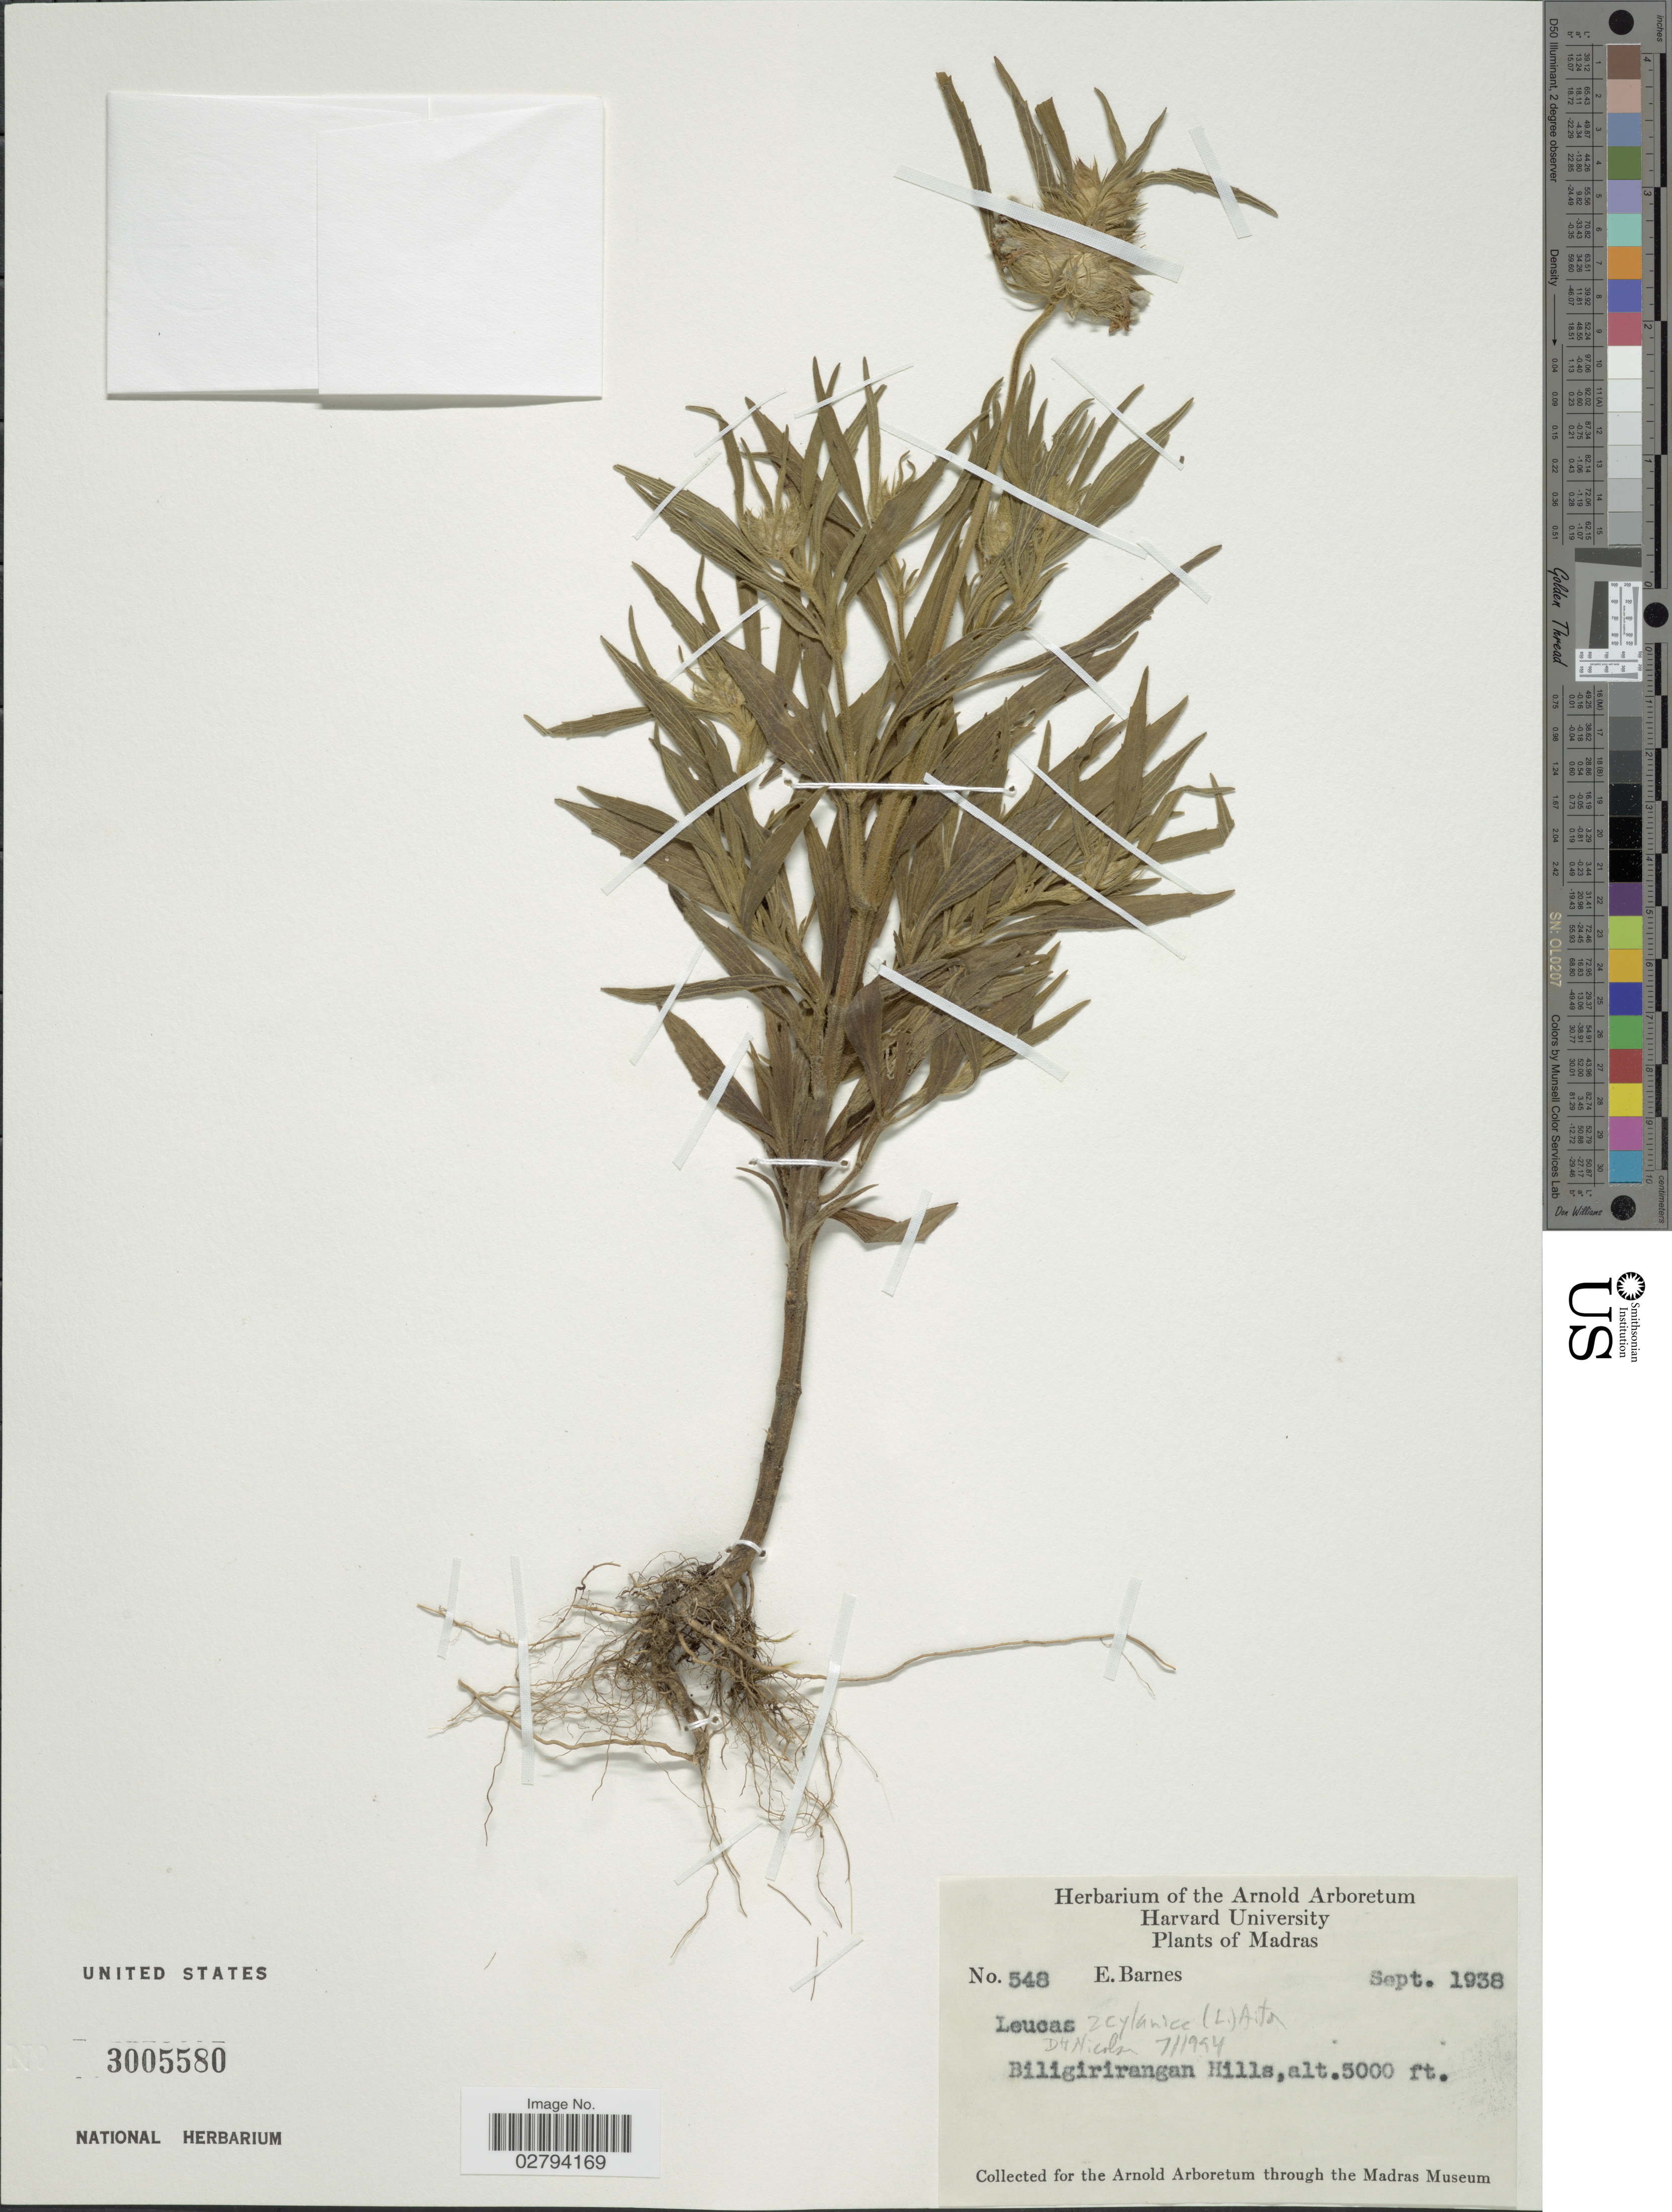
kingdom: Plantae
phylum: Tracheophyta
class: Magnoliopsida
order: Lamiales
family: Lamiaceae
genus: Leucas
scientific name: Leucas zeylanica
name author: (L.) W.T. Aiton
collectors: E. Barnes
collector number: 548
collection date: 1938-09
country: India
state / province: Tamil Nadu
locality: Madras, Biligirirangan Hills.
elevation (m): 1524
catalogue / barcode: US 3005580